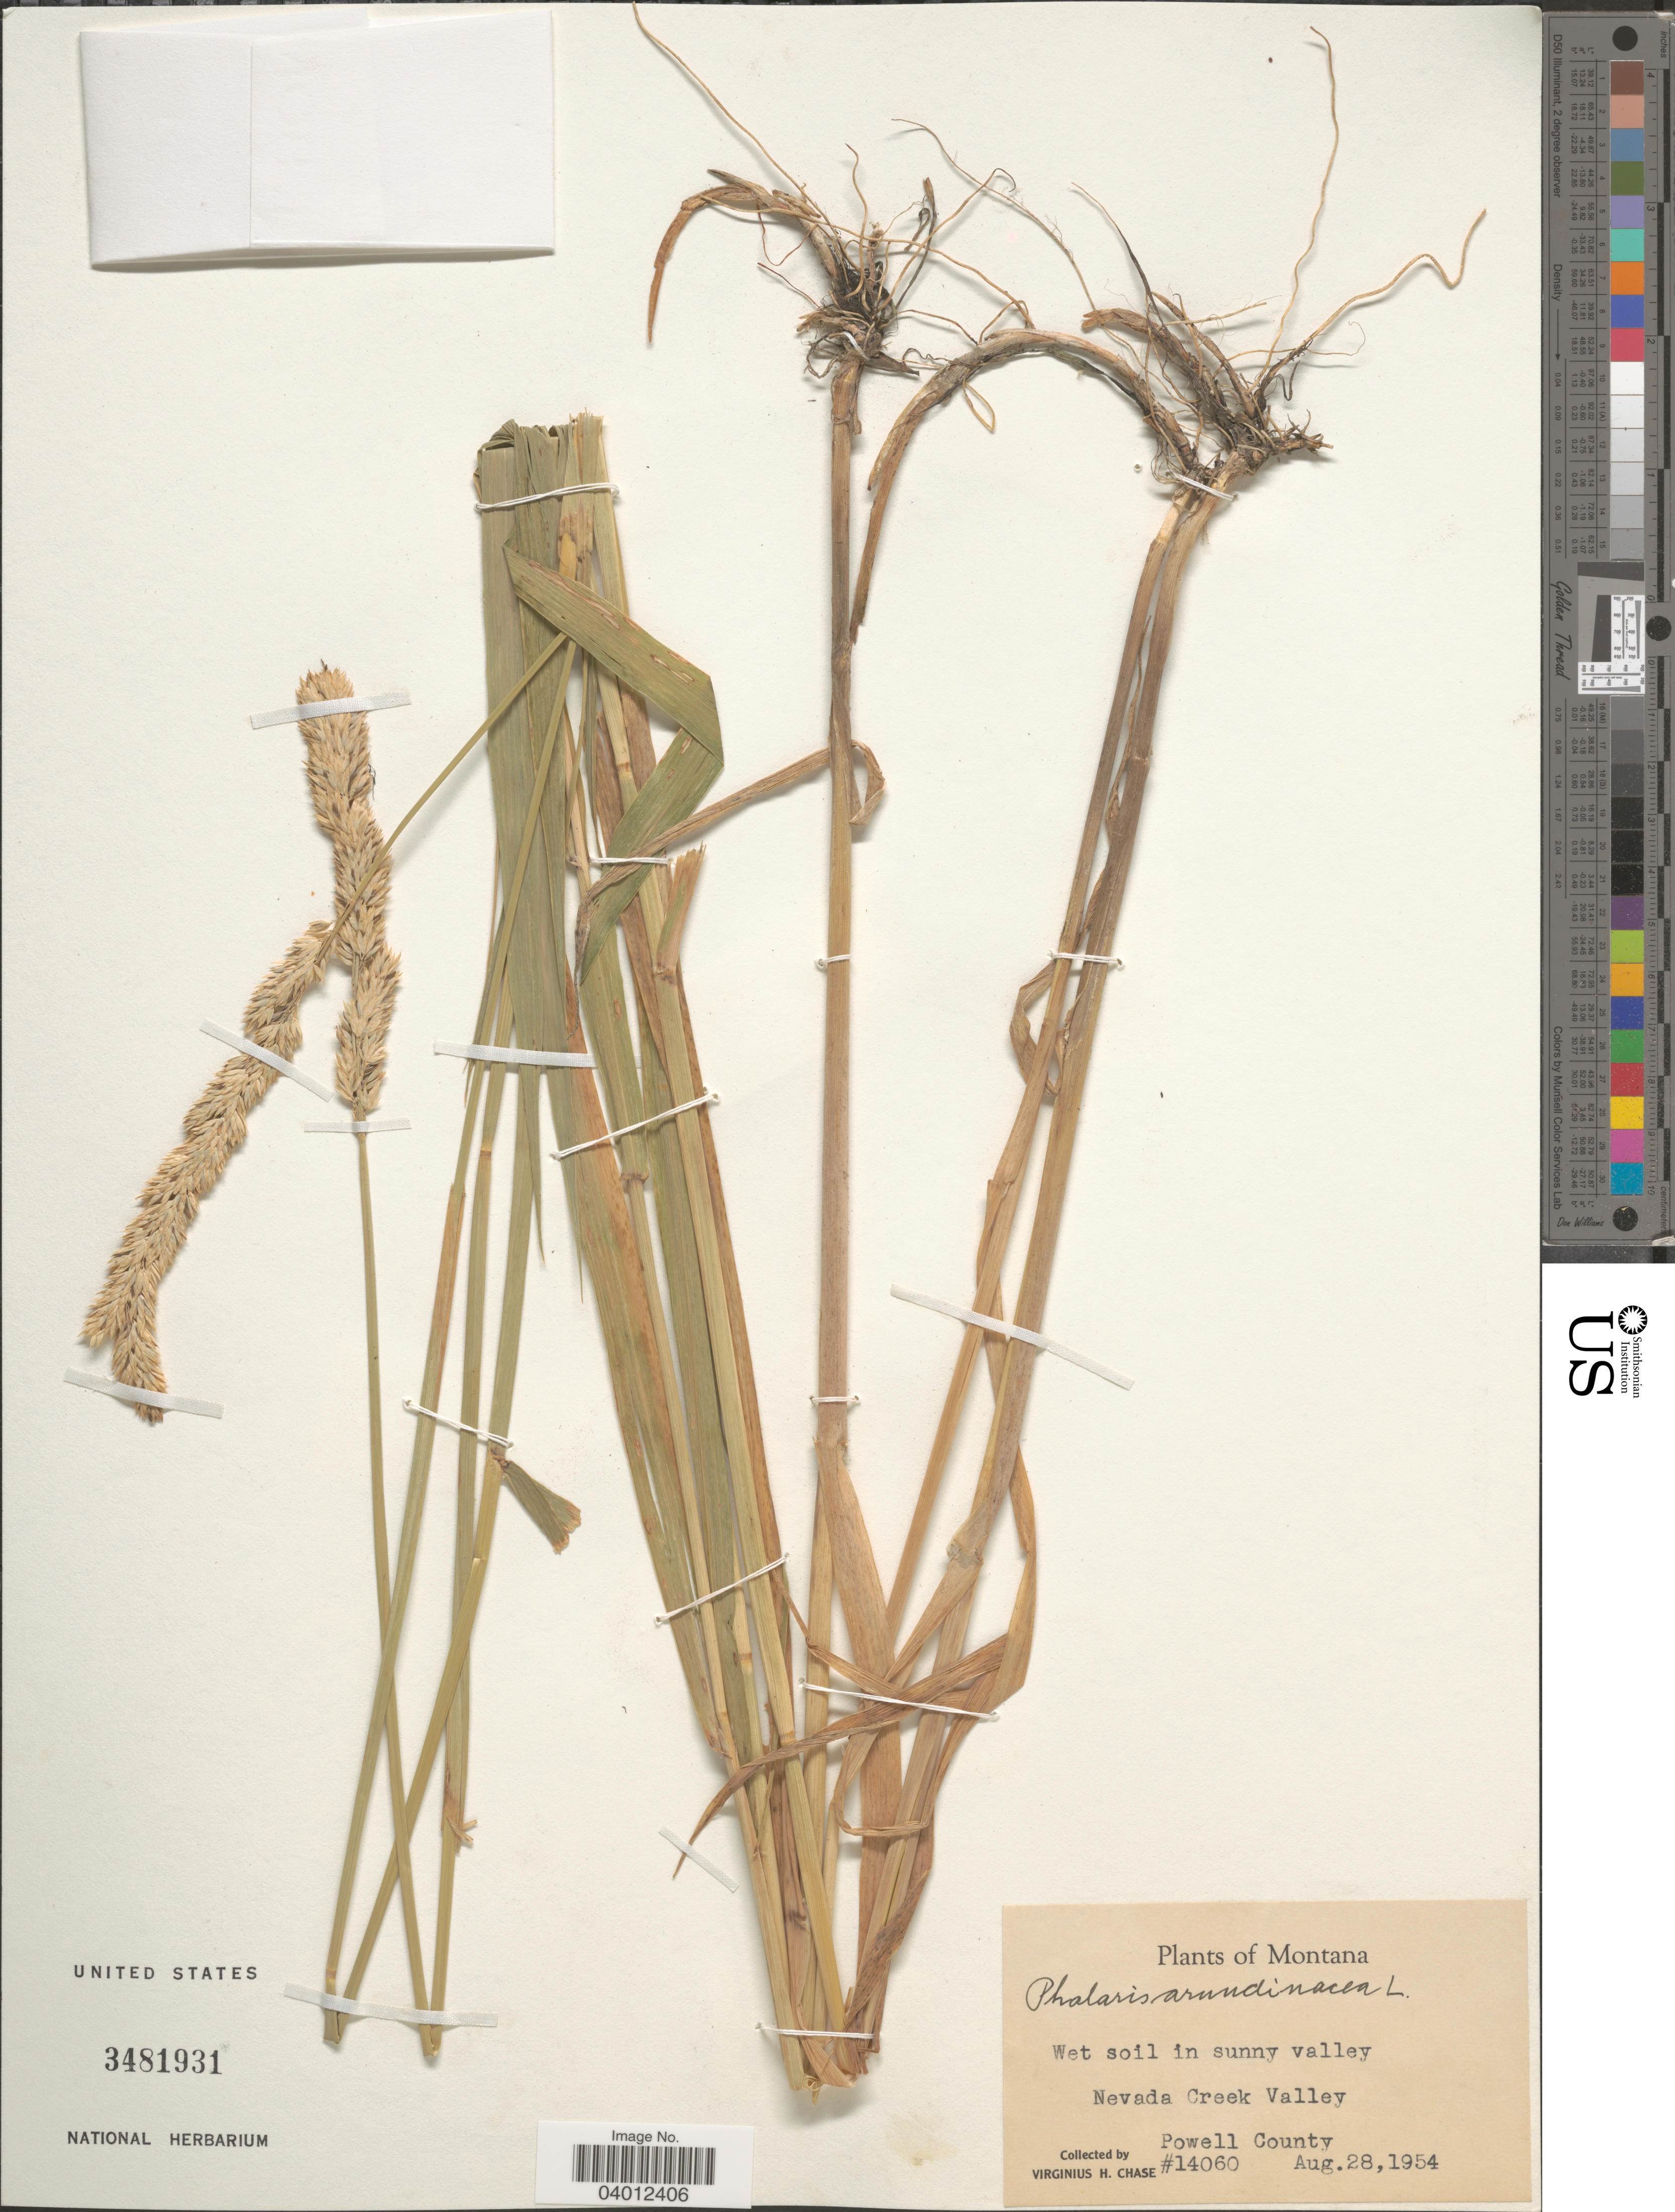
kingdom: Plantae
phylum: Tracheophyta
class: Liliopsida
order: Poales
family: Poaceae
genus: Phalaris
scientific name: Phalaris arundinacea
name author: L.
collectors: V. H. Chase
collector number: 14060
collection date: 1954-08-28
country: United States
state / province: Montana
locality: Nevada Creek Valley. Powell County.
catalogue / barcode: US 3481931